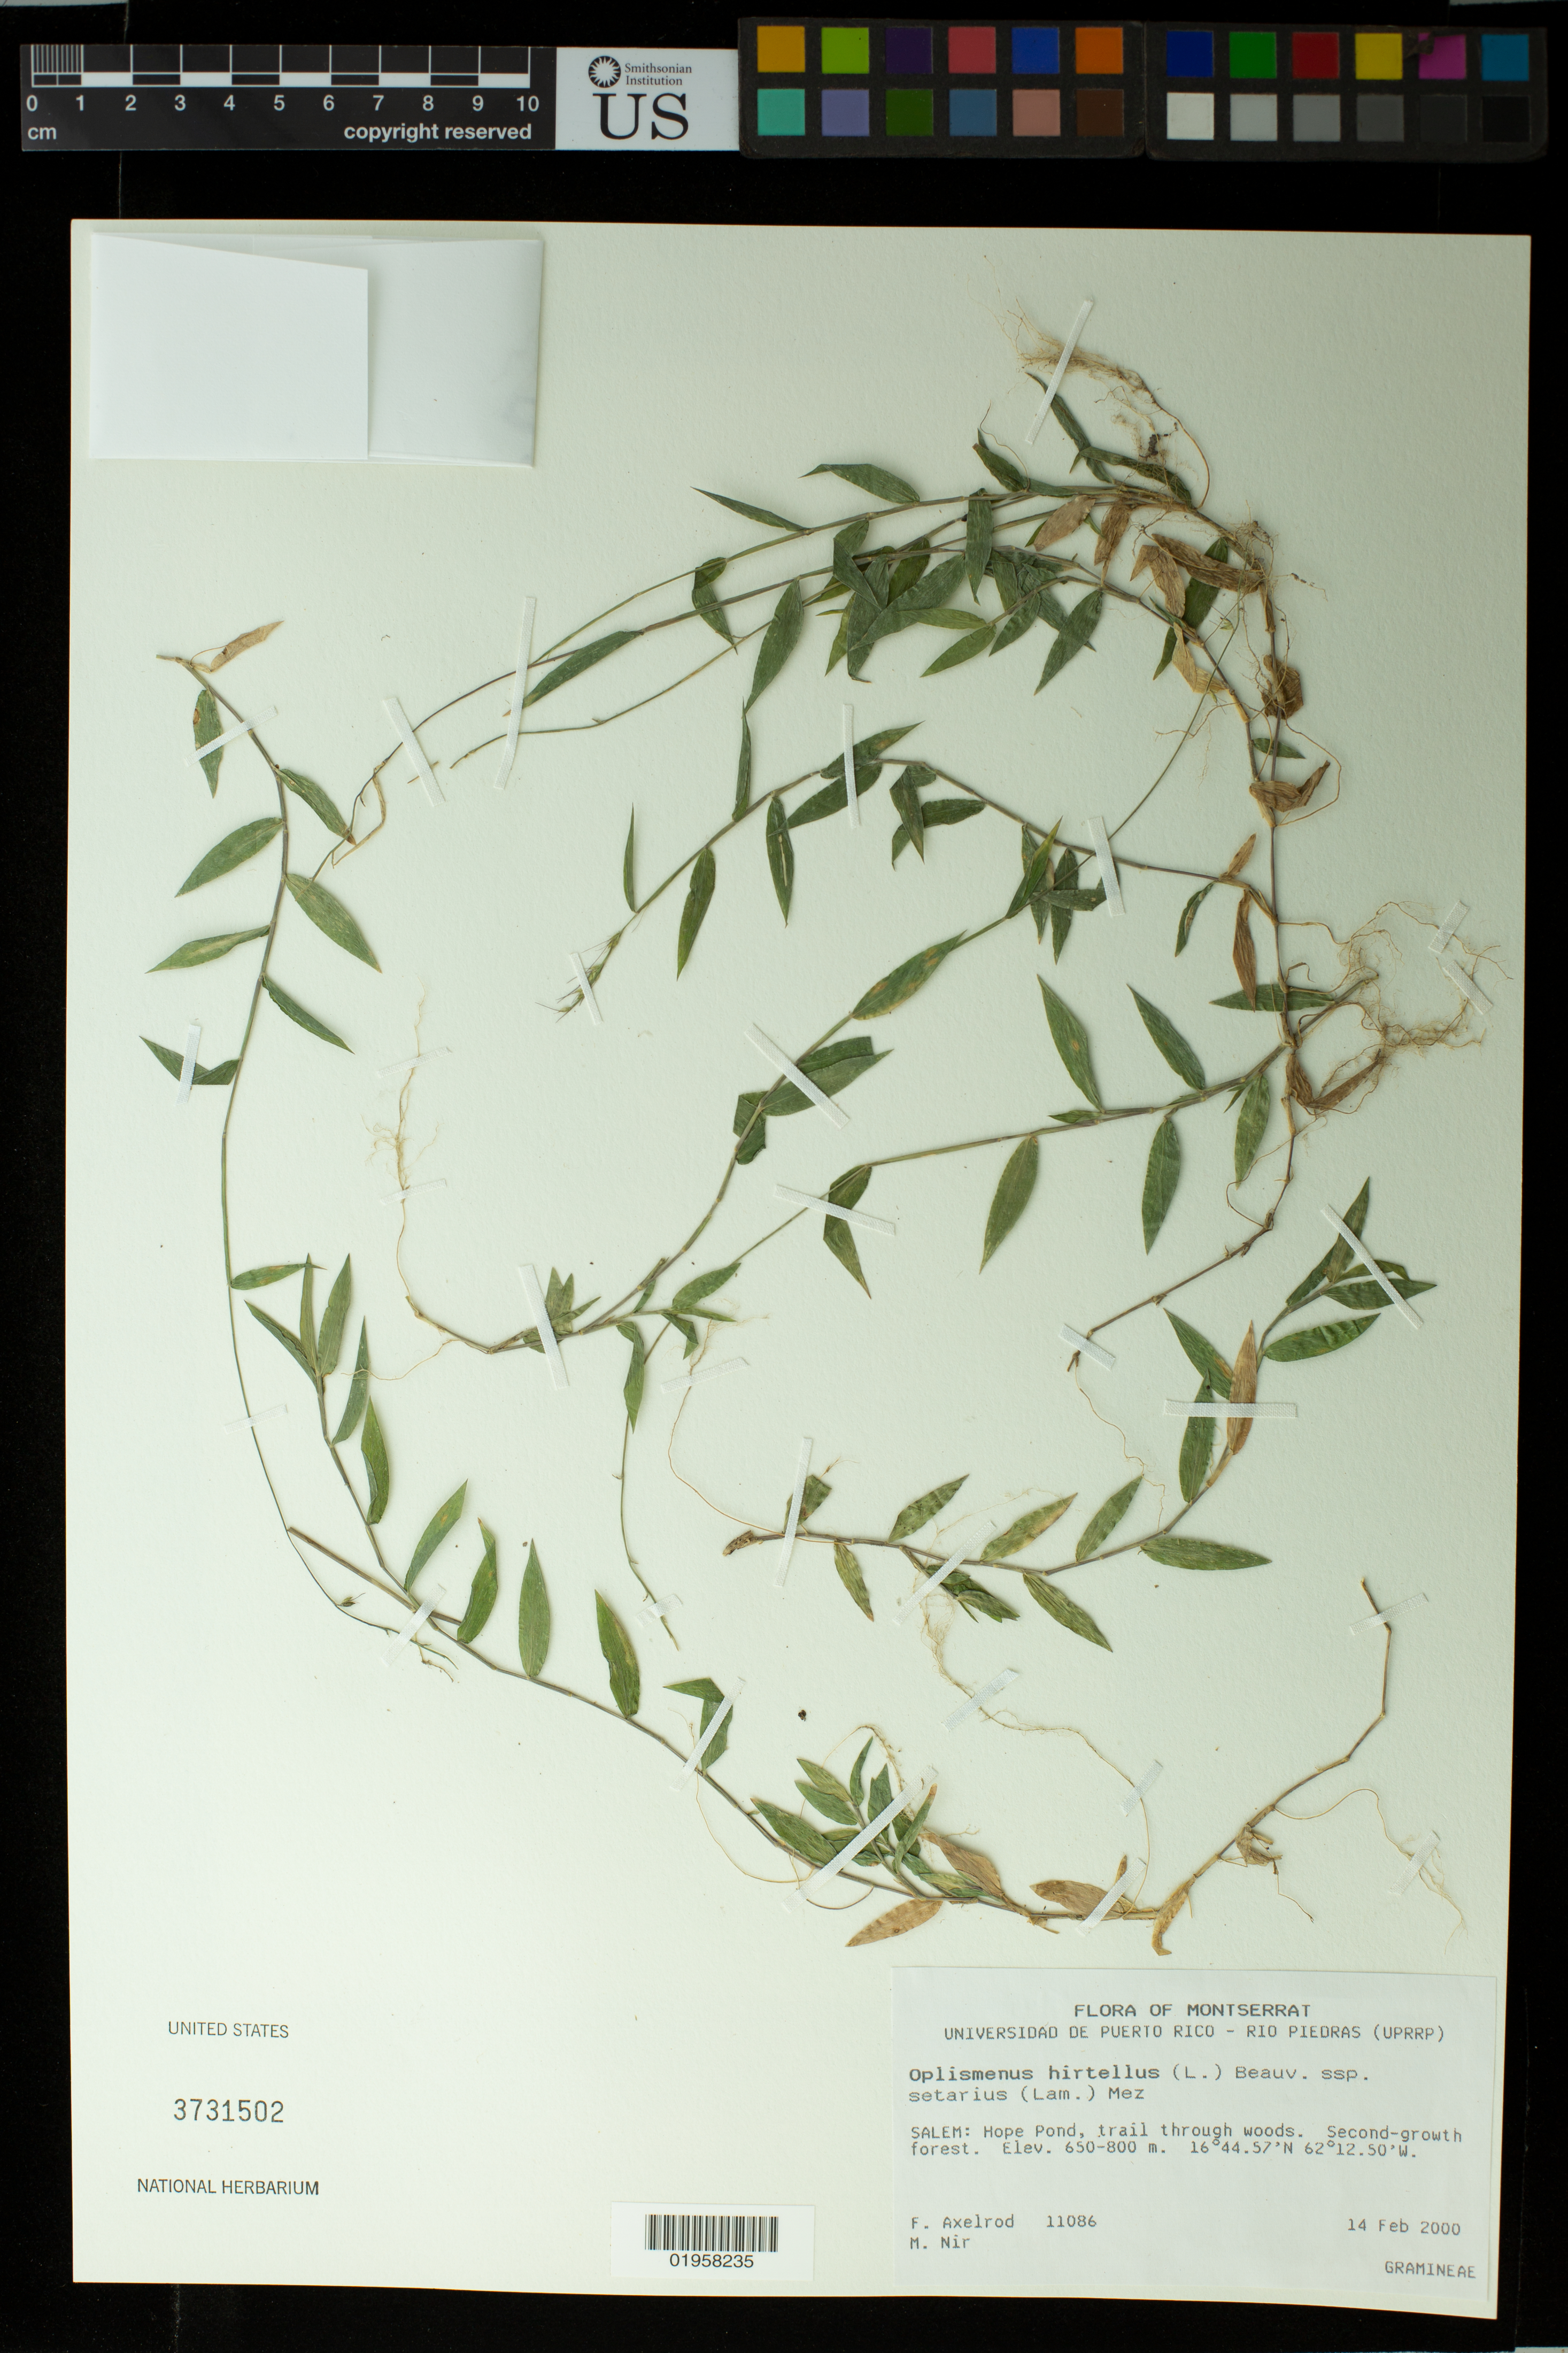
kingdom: Plantae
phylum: Tracheophyta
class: Liliopsida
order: Poales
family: Poaceae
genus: Oplismenus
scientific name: Oplismenus hirtellus subsp. setarius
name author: (Lam.) Mez ex Ekman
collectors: F. S. Axelrod & M. A. Nir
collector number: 11086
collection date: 2000-02-14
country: Montserrat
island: Monserrat Island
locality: Salem: Hope Pond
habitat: Trail through woods. Second-growth forest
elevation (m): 650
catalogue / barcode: US 3731502